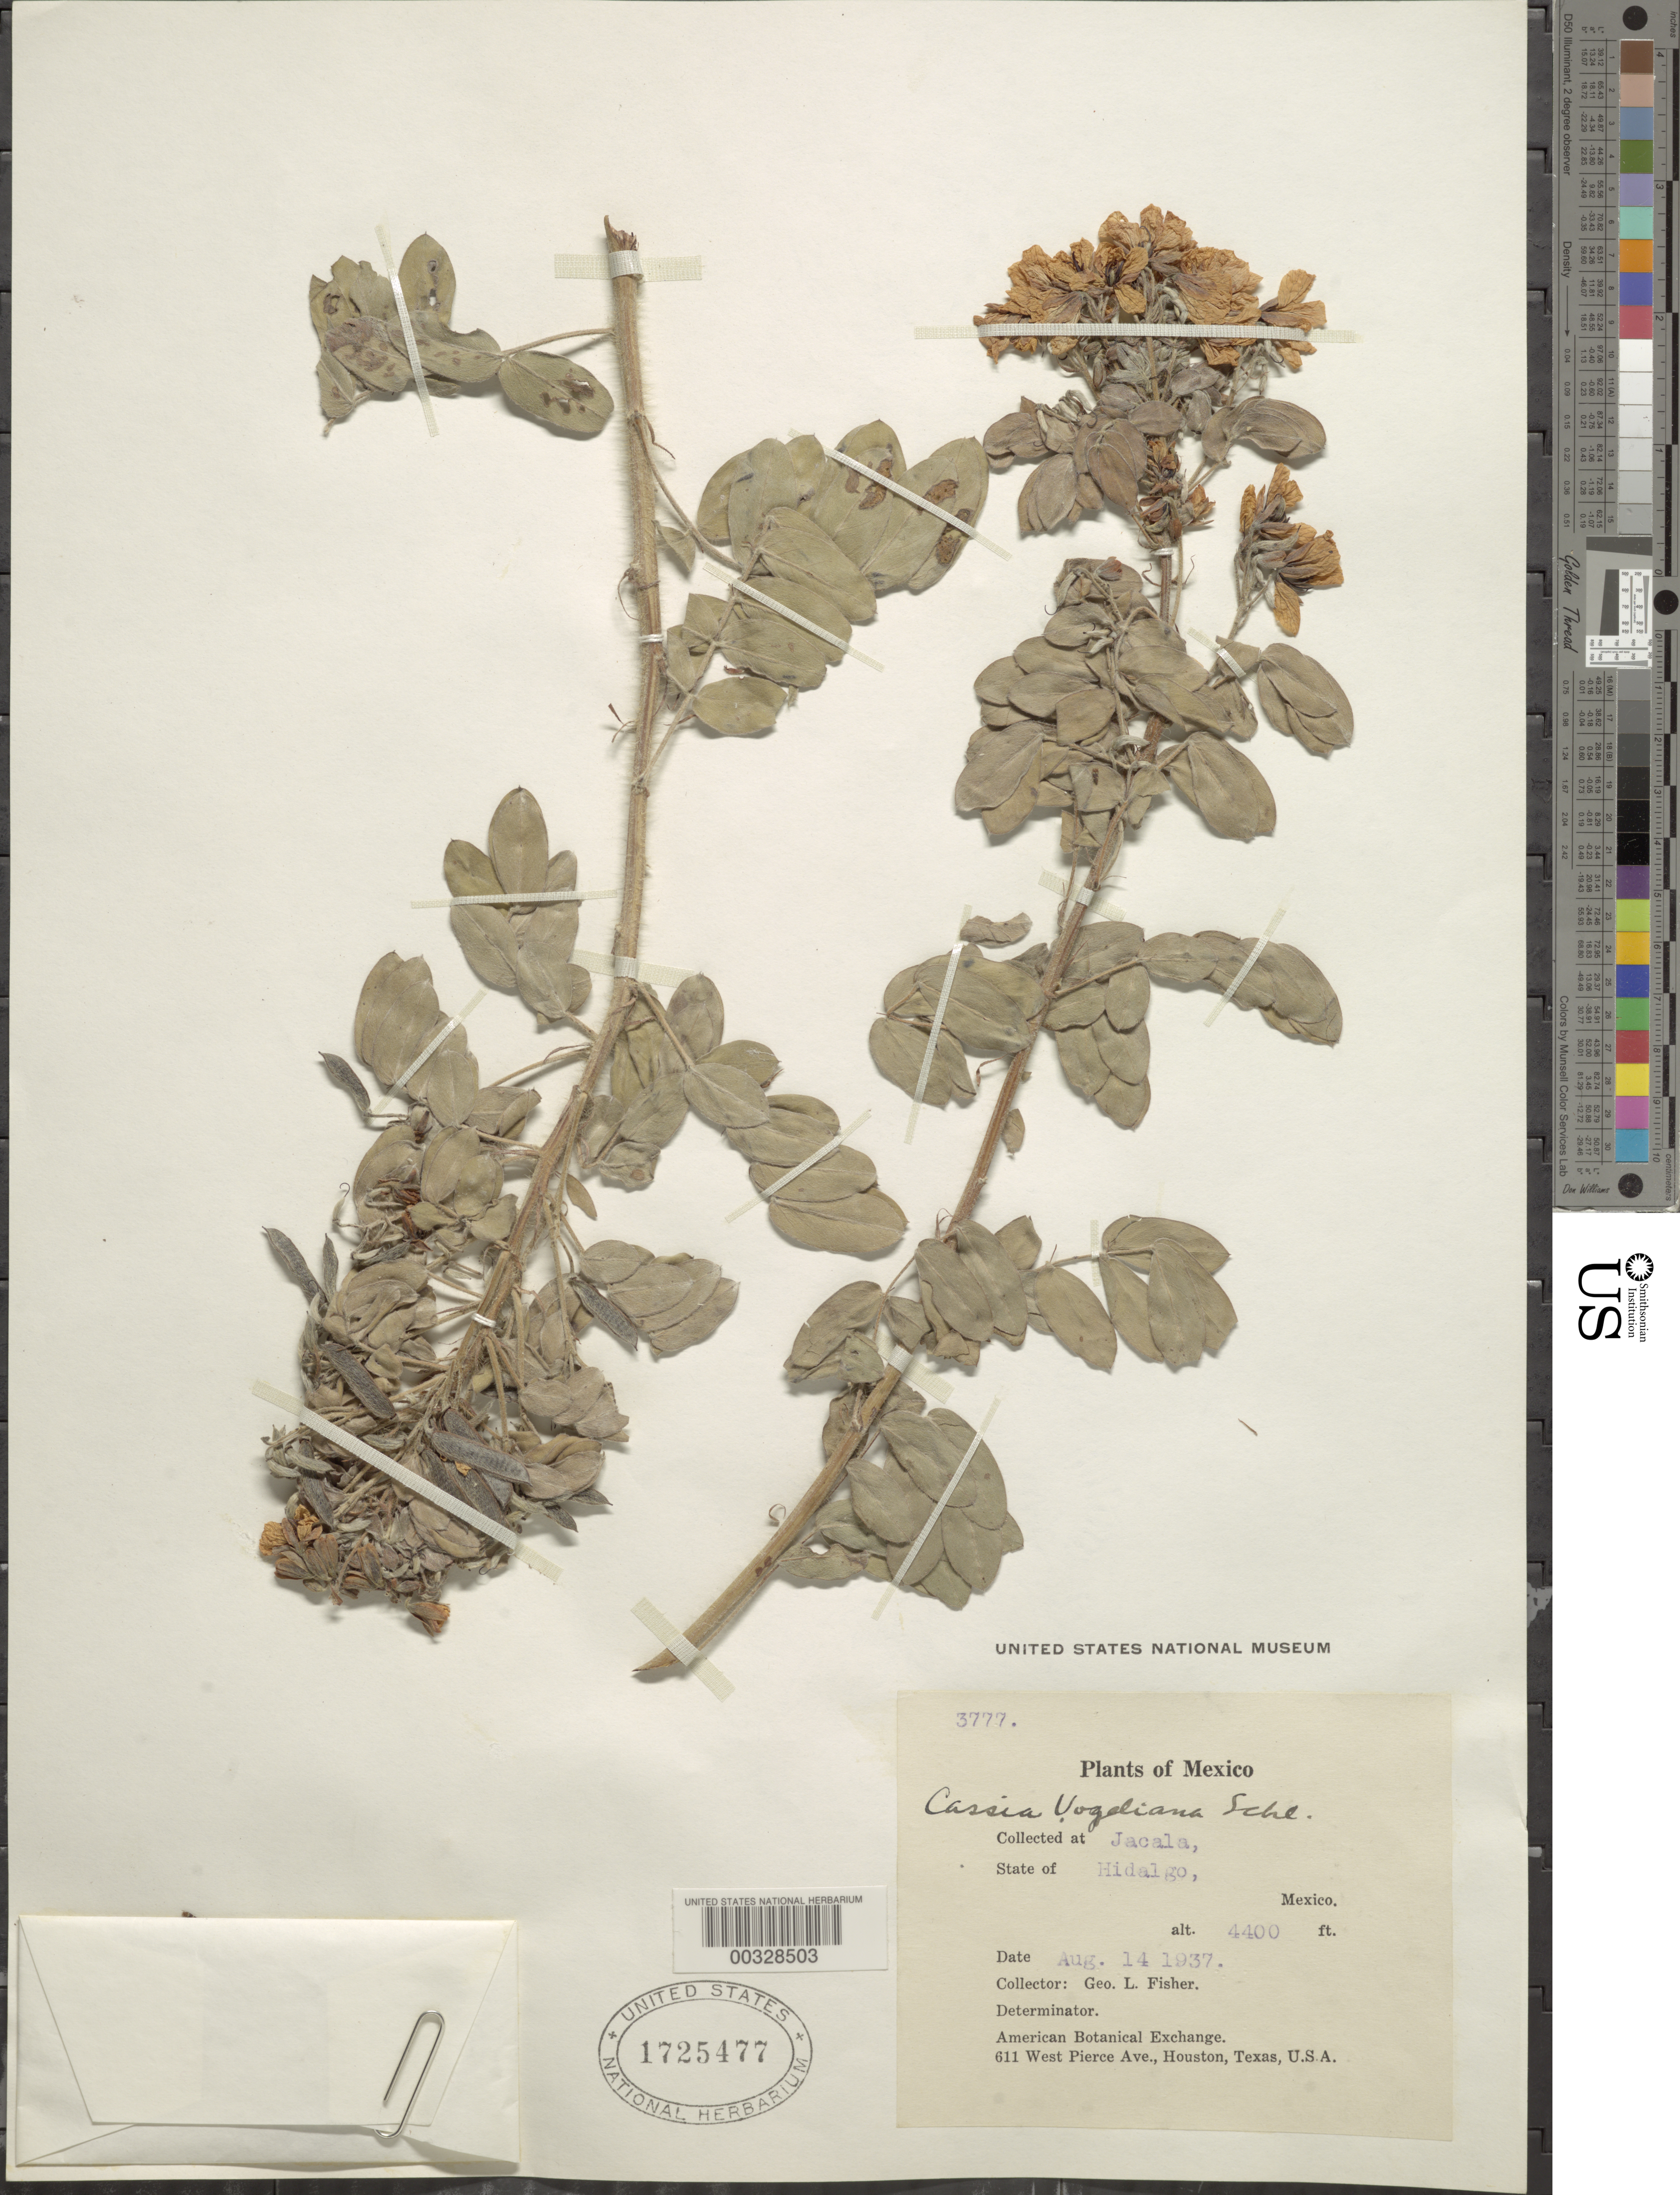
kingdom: Plantae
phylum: Tracheophyta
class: Magnoliopsida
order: Fabales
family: Fabaceae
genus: Senna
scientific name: Senna crotalarioides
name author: (Kunth) H.S. Irwin & Barneby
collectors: G. L. Fisher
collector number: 3777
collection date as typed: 14 Aug 1937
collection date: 1937-08-14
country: Mexico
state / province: Hidalgo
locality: Jacala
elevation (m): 1341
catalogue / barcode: US 1725477